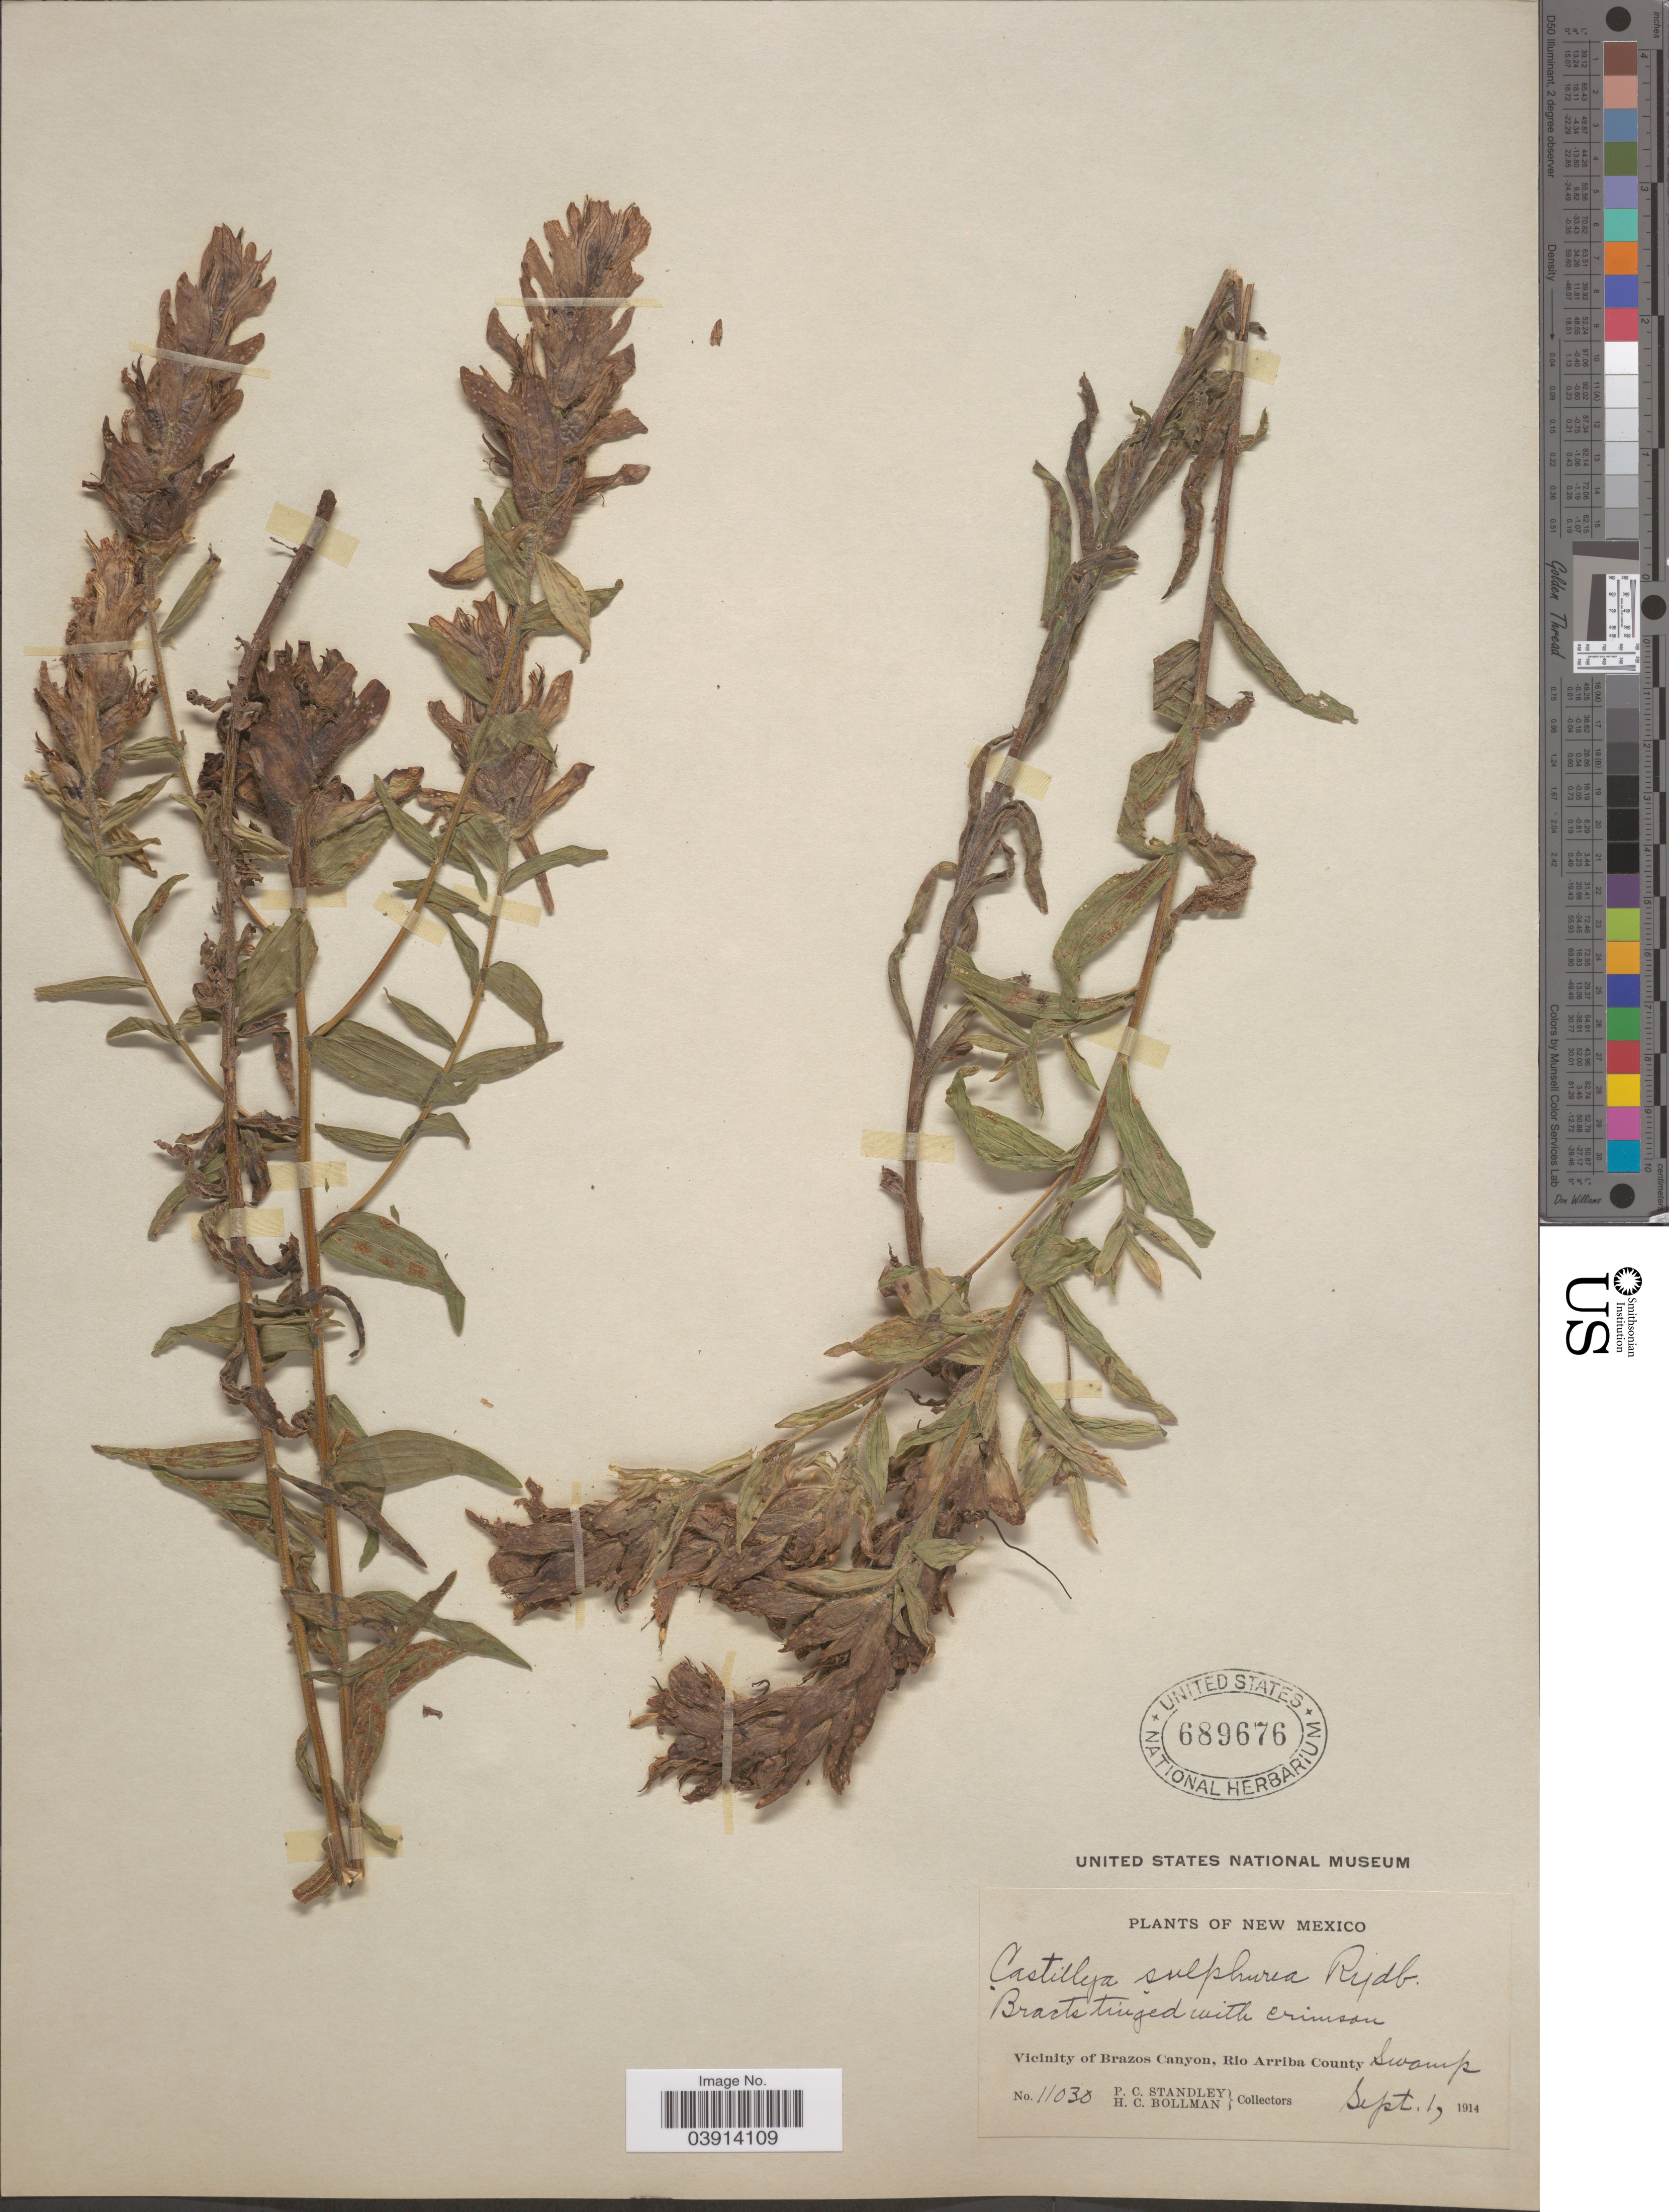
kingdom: Plantae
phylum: Tracheophyta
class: Magnoliopsida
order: Lamiales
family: Orobanchaceae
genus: Castilleja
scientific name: Castilleja septentrionalis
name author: Lindl.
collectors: P. C. Standley & H. C. Bollman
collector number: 11030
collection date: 1914-09-01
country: United States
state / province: New Mexico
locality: Vicinity of Brazos Canyon, Rio Arriba County.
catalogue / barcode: US 689676